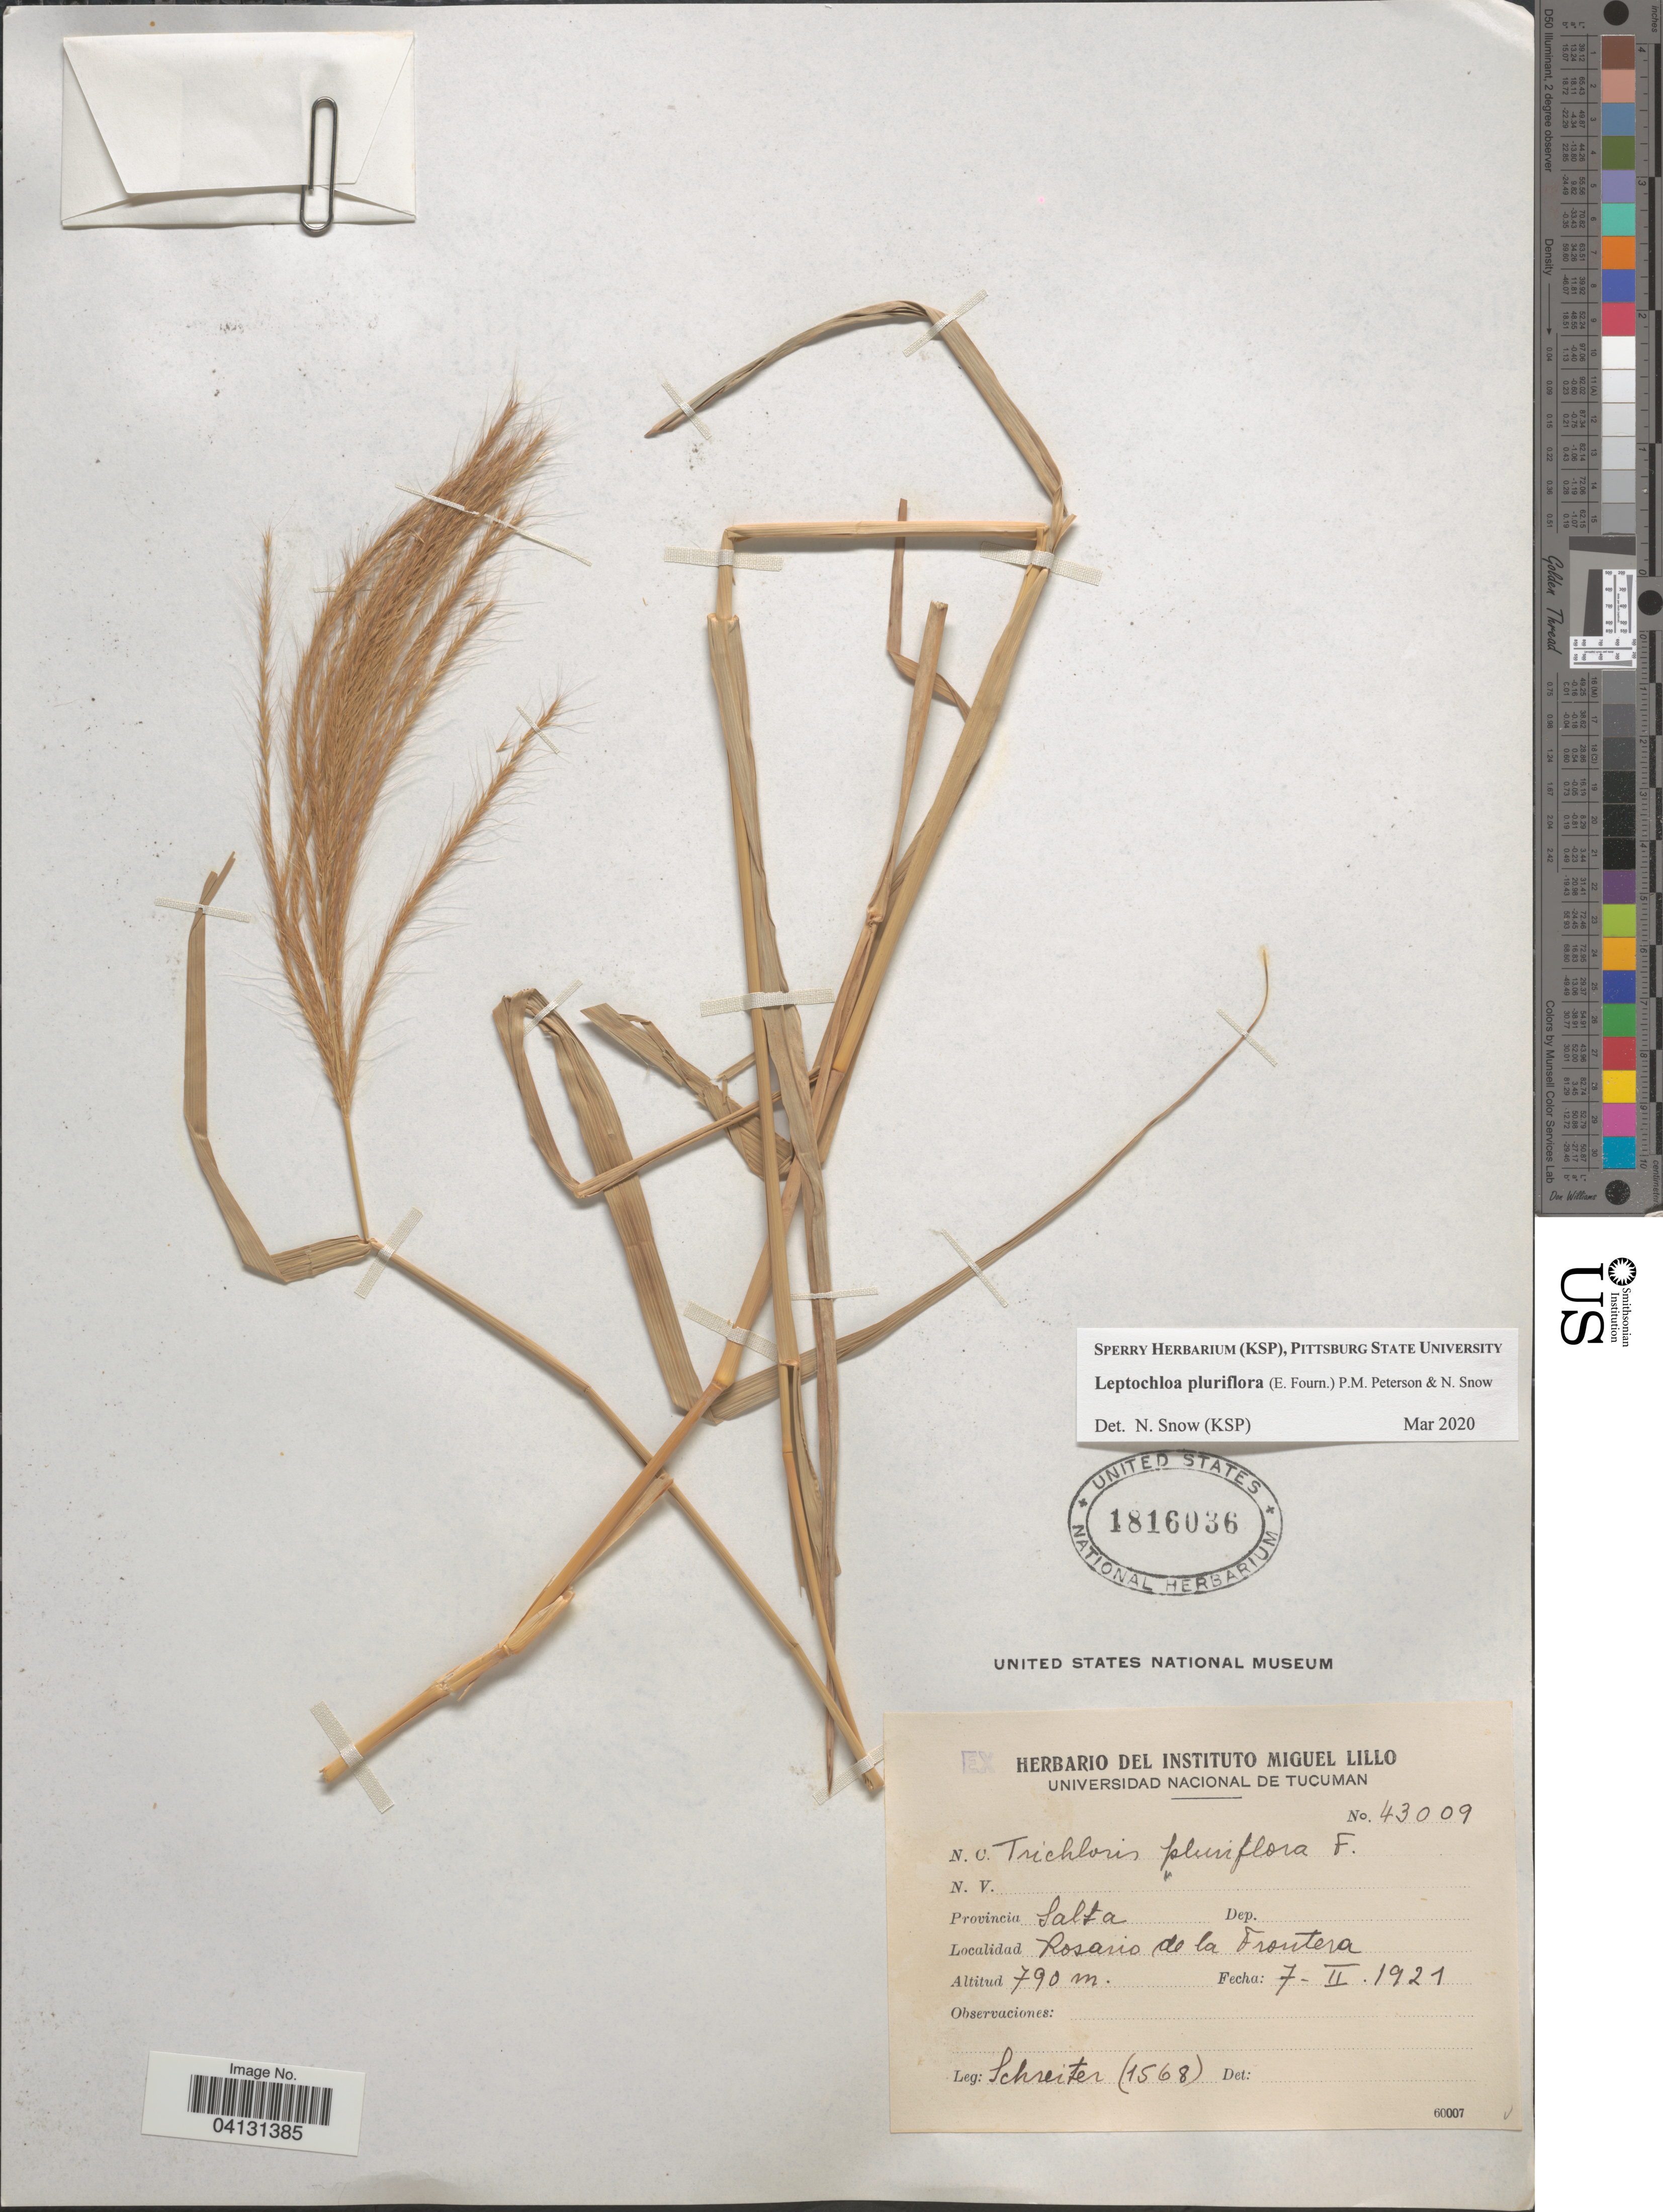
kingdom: Plantae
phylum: Tracheophyta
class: Liliopsida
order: Poales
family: Poaceae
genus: Leptochloa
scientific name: Leptochloa pluriflora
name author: (E. Fourn.) P.M. Peterson & N. Snow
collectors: -. Schreiter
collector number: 1568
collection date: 1921-02-07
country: Argentina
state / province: Salta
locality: Rosario de la Frontera.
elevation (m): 790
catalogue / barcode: US 1816036